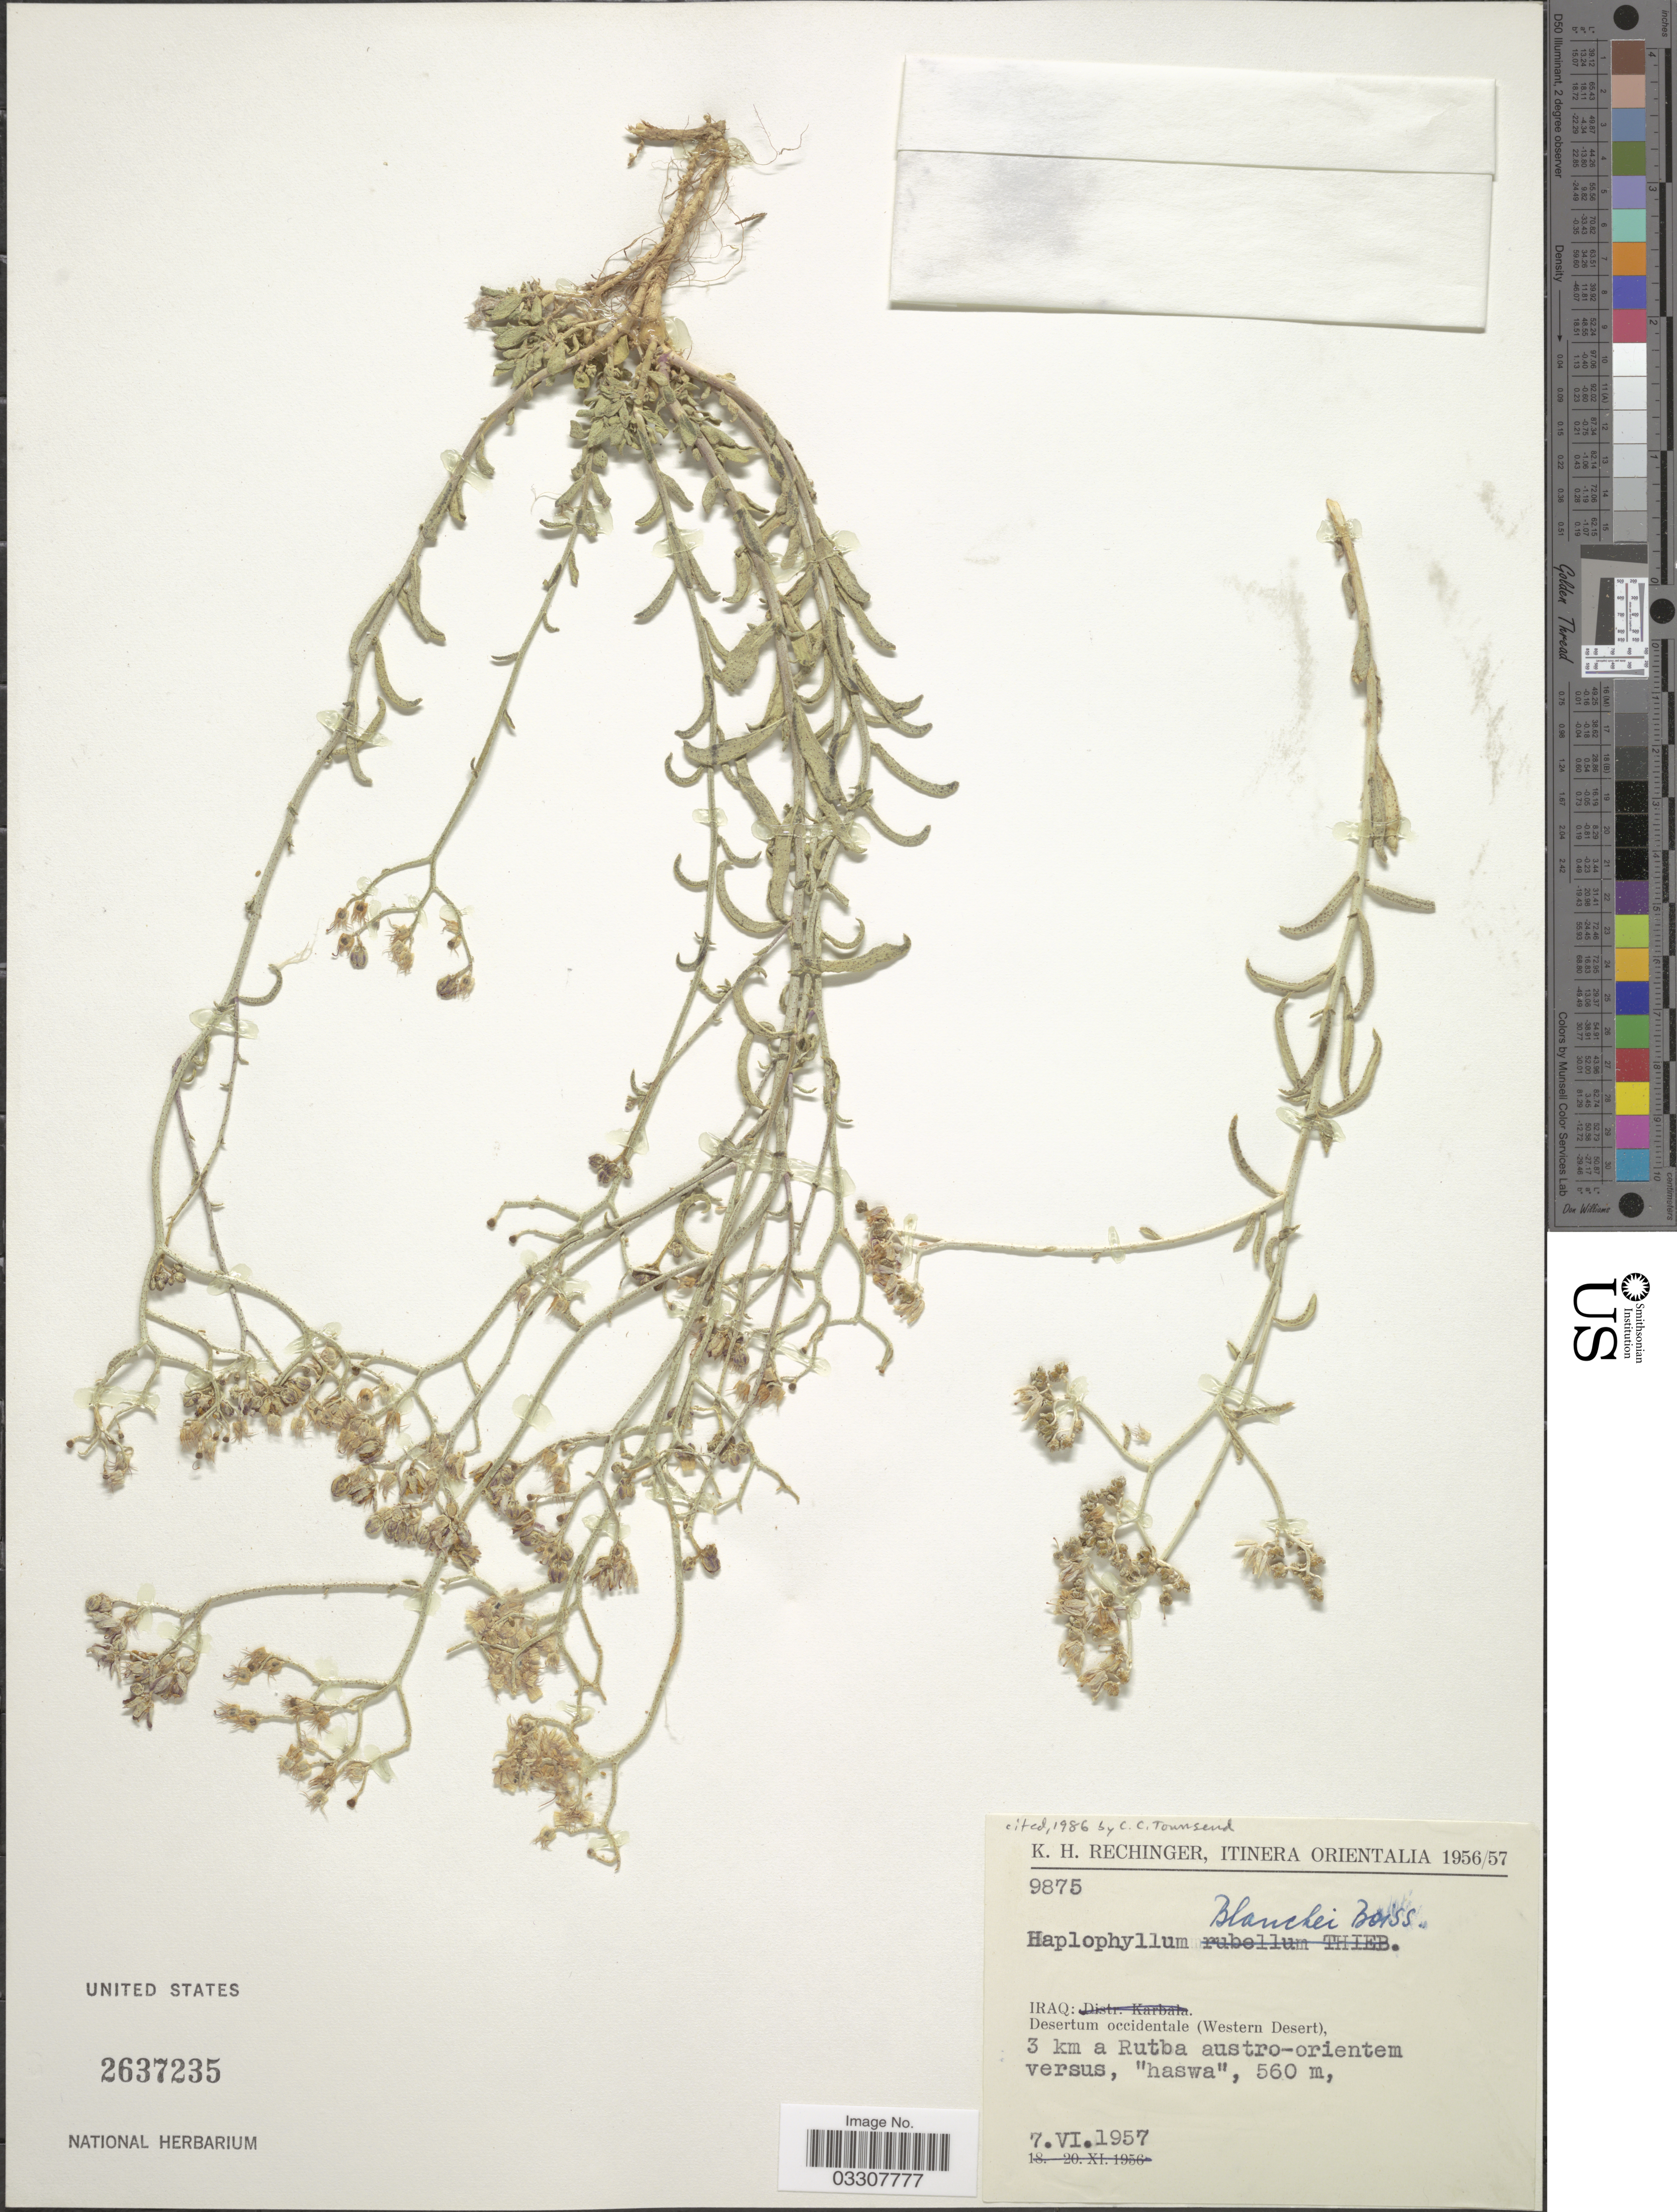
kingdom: Plantae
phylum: Tracheophyta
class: Magnoliopsida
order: Sapindales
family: Rutaceae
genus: Haplophyllum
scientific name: Haplophyllum blanchei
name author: Boiss.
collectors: K. H. Rechinger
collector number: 9875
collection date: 1957-06-07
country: Iraq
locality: Itinera Orientalia. Iraq: Desertum occidentale (Western Desert), 3 km a Rutba austro-orientem versus, "haswa".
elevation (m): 560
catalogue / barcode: US 2637235